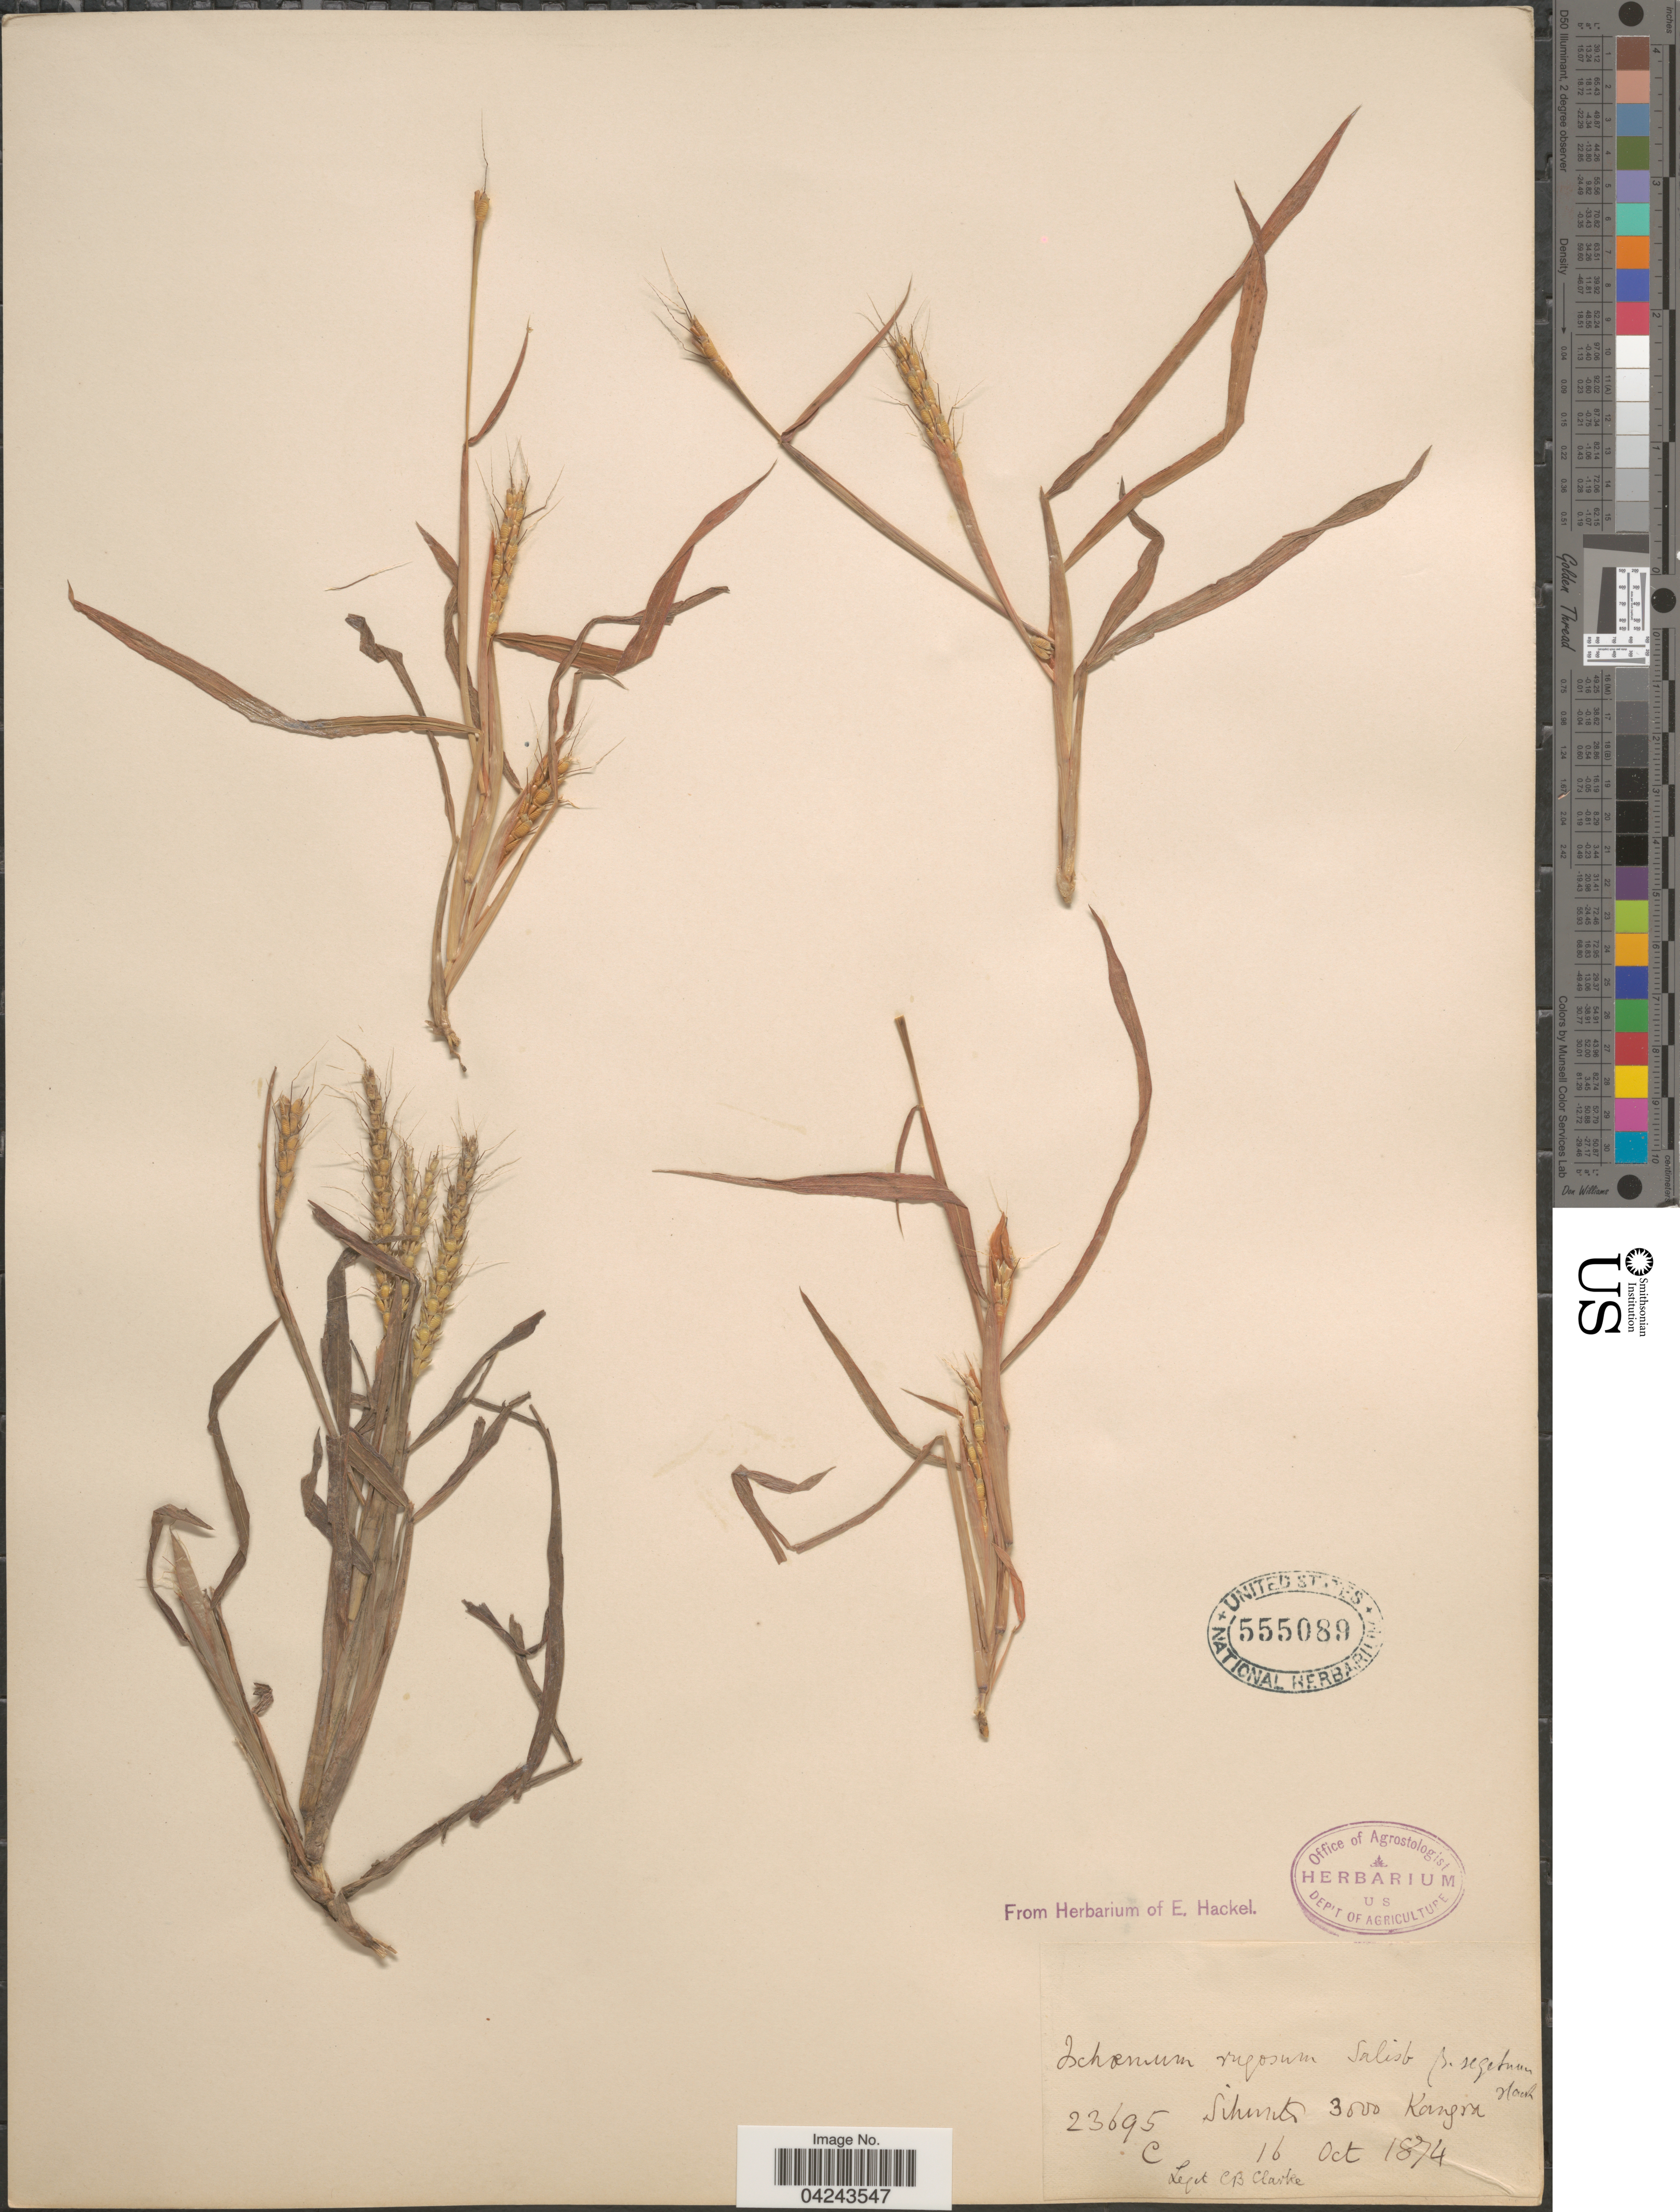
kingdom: Plantae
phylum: Tracheophyta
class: Liliopsida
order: Poales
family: Poaceae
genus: Ischaemum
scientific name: Ischaemum rugosum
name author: Salisb.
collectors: C. B. Clarke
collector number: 23695C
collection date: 1874-10-16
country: India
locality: Sihenite [interpreted] Kangra.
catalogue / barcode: US 555089